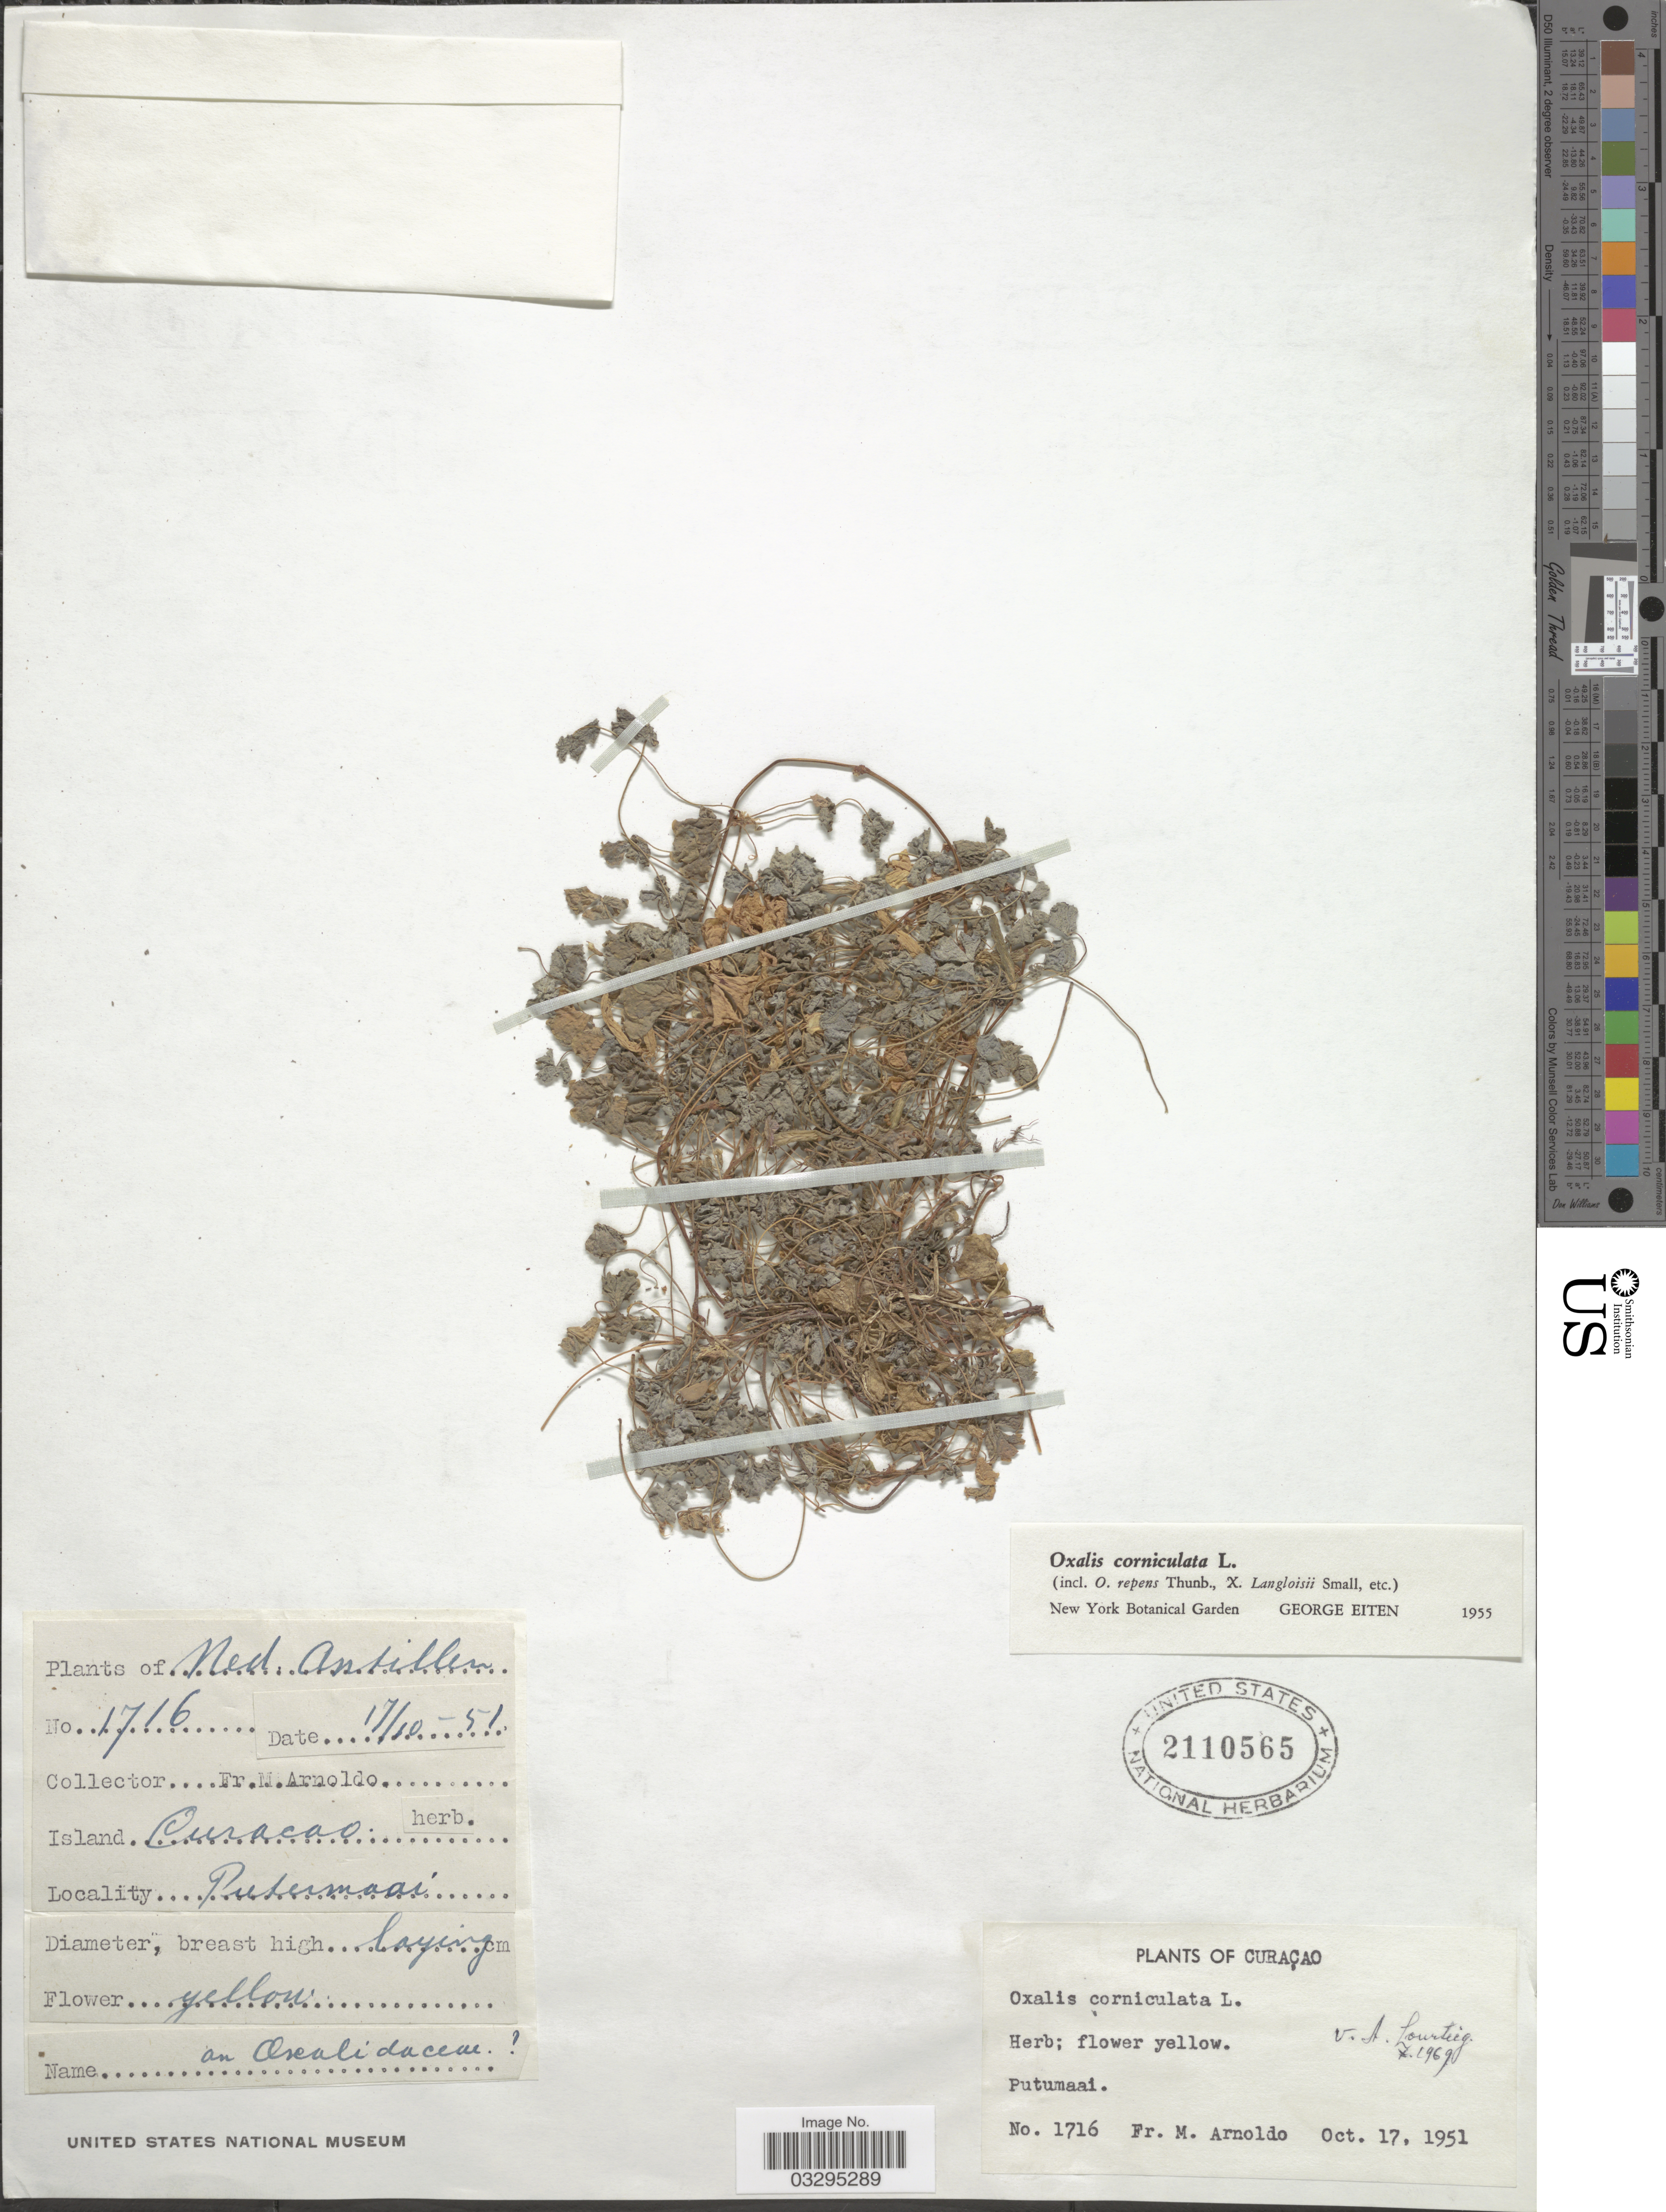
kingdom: Plantae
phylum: Tracheophyta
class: Magnoliopsida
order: Oxalidales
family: Oxalidaceae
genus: Oxalis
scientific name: Oxalis corniculata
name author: L.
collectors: N. Arnoldo-Broeders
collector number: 1716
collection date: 1951-10-17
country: Curaçao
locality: Putumaai. Ned. Antillen.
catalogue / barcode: US 2110565